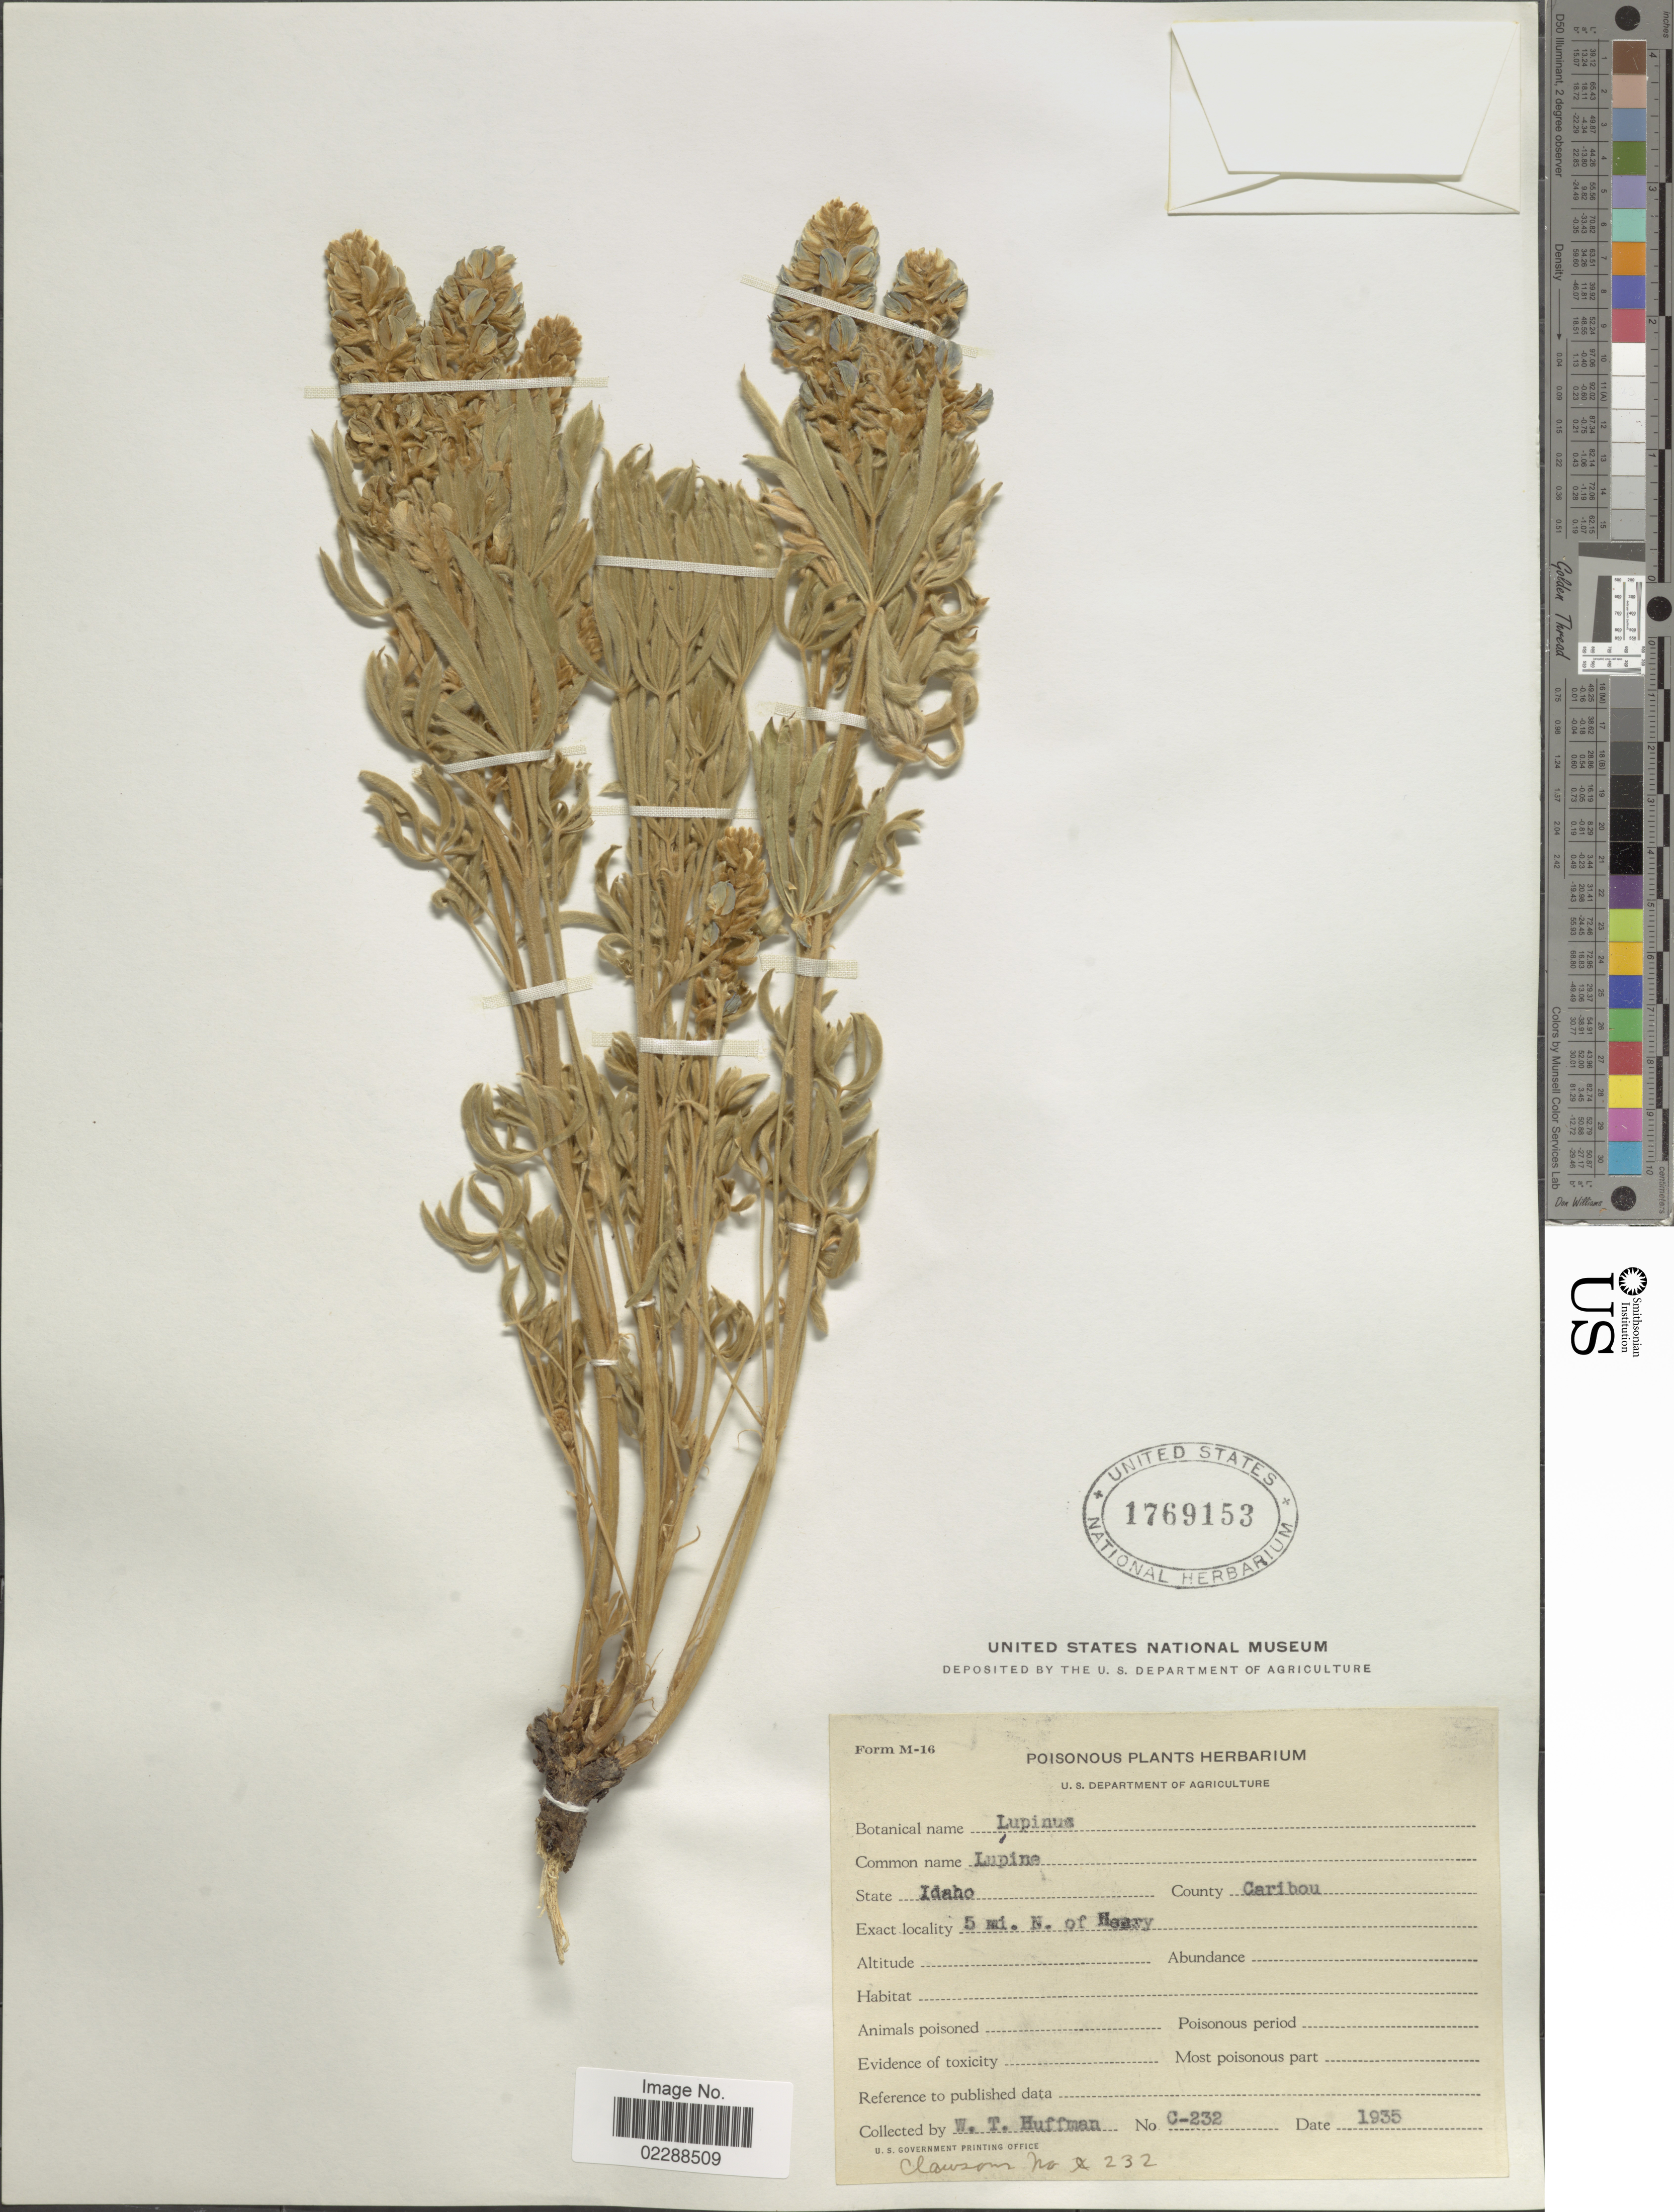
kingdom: Plantae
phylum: Tracheophyta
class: Magnoliopsida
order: Fabales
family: Fabaceae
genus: Lupinus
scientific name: Lupinus sp.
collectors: W. Huffman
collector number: C-232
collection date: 1935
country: United States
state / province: Idaho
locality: State Idaho, County Cariboi, 5 mi N. of Heavy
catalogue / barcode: US 1769153